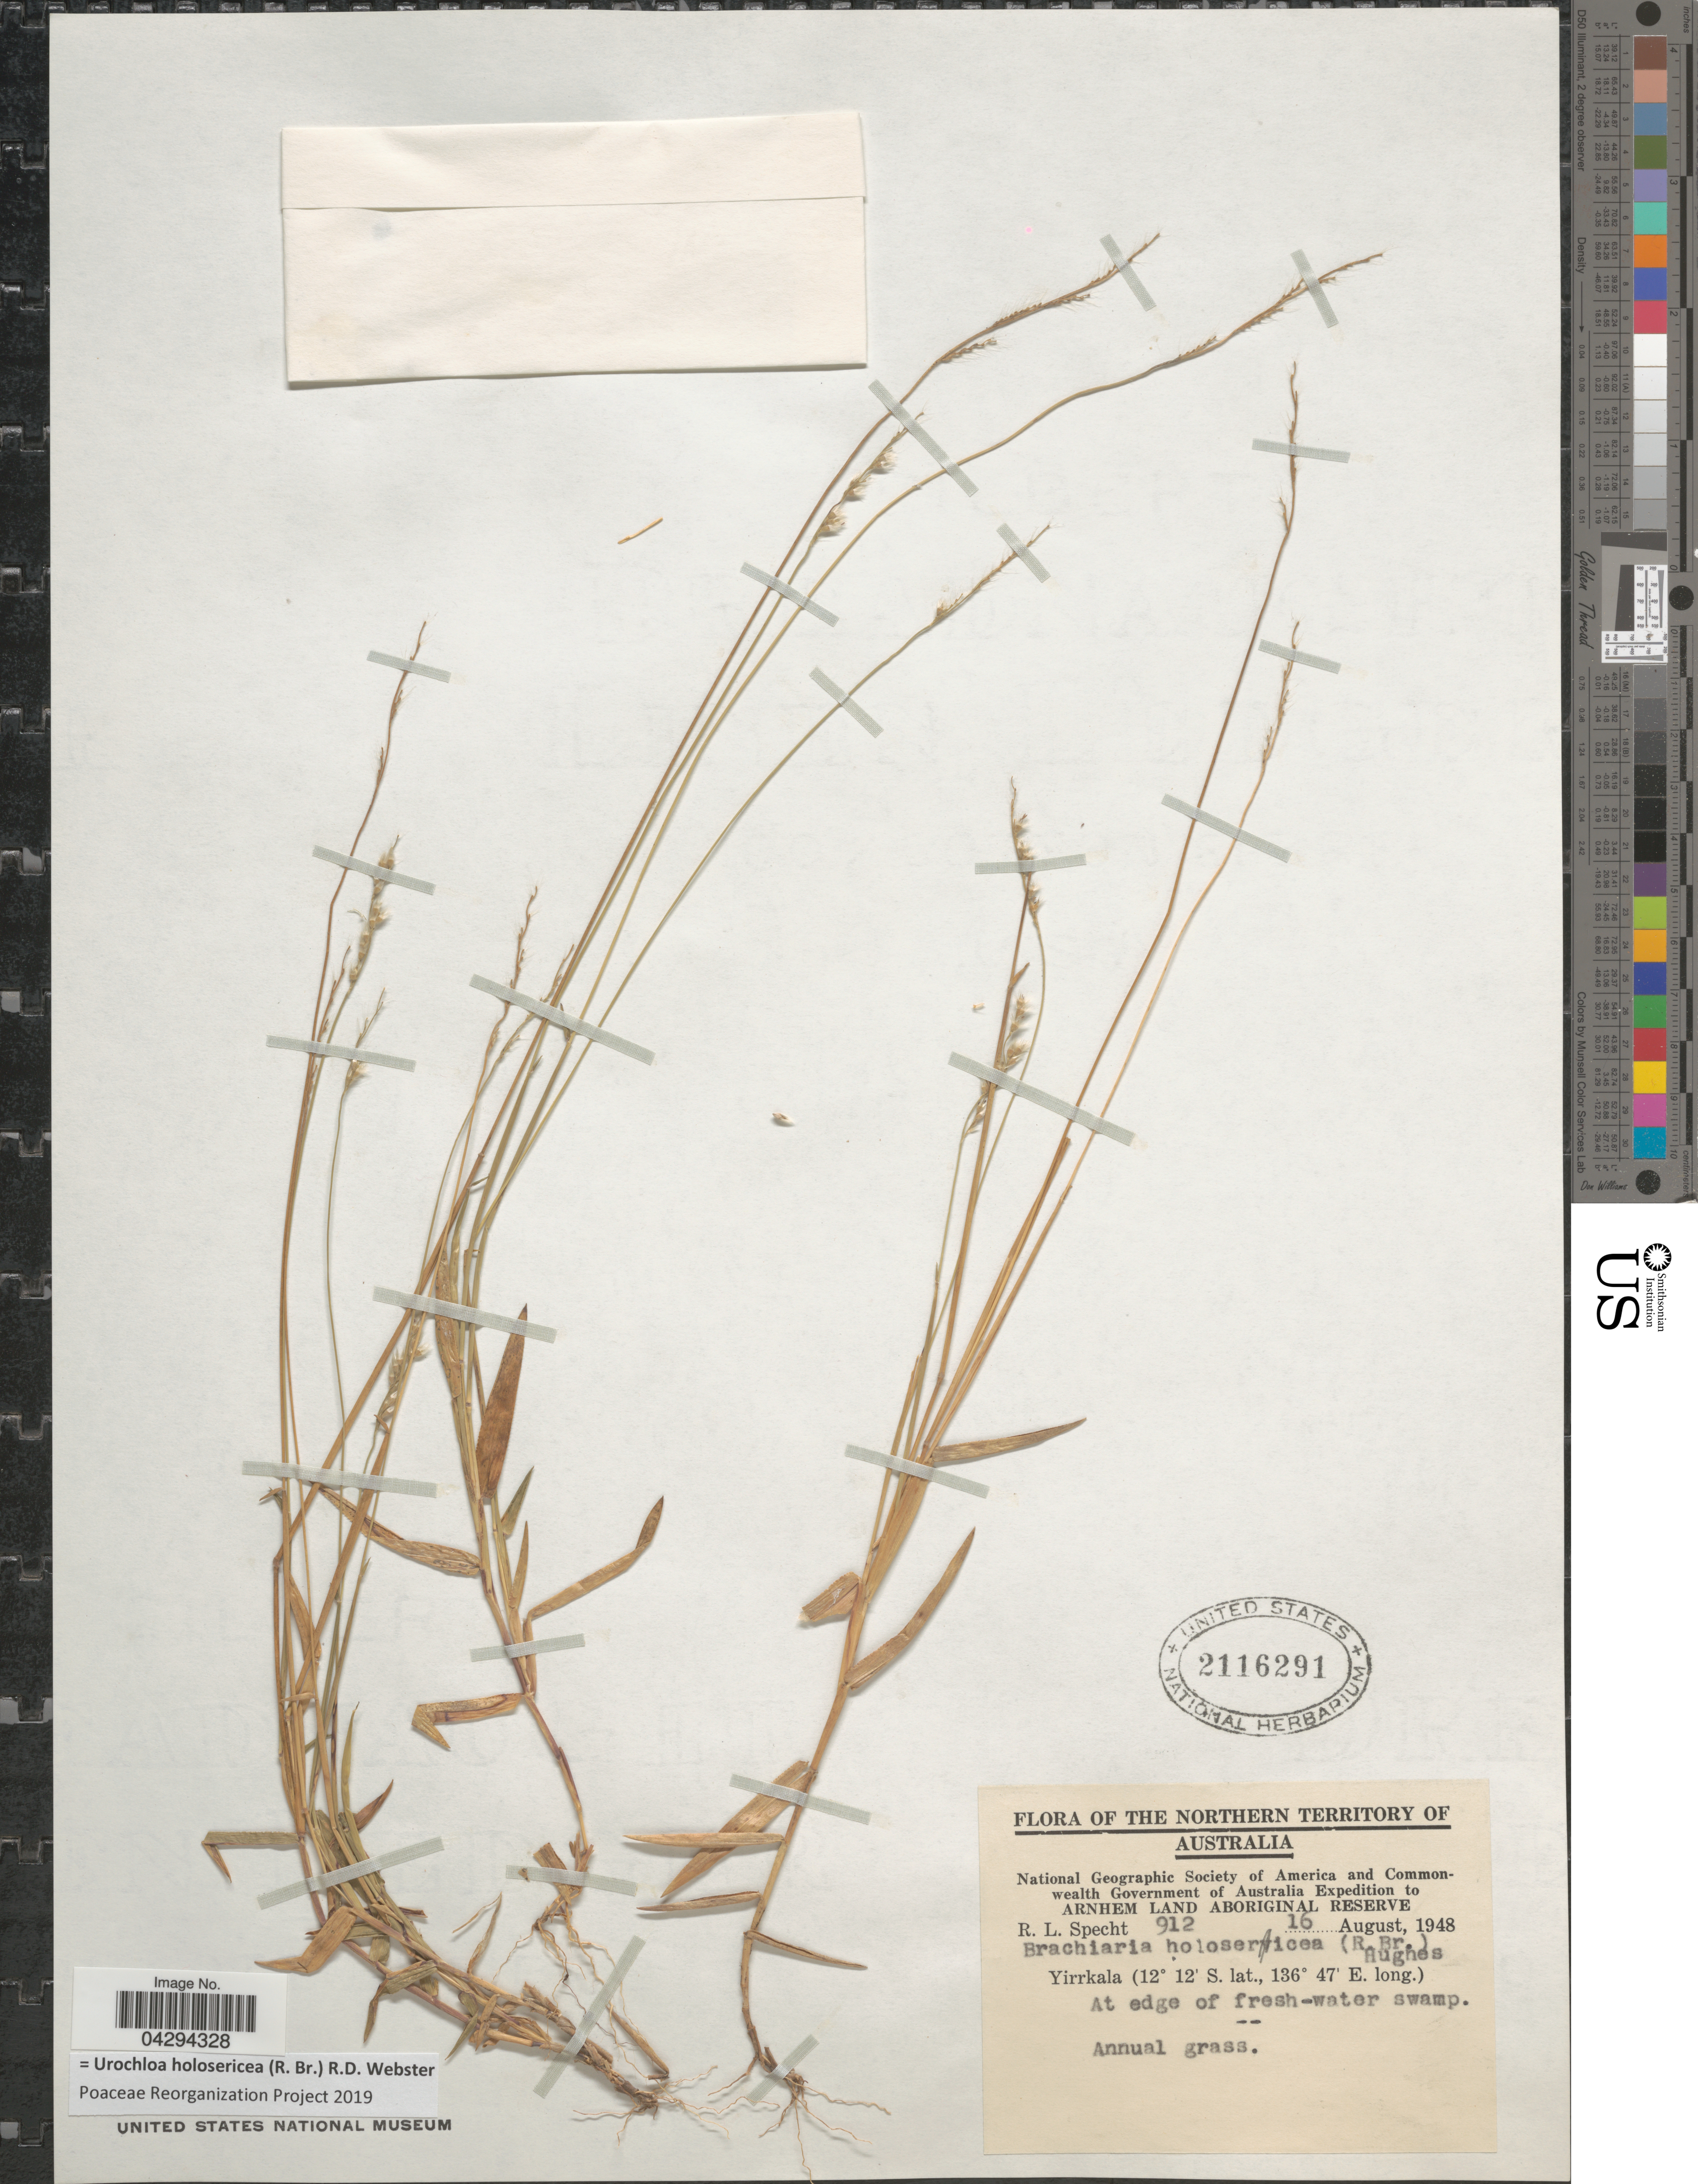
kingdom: Plantae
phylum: Tracheophyta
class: Liliopsida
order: Poales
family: Poaceae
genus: Urochloa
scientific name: Urochloa holosericea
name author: (R. Br.) R.D. Webster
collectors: R. L. Specht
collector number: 912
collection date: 1948-08-16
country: Australia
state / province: Northern Territory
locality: National Geographic Society of America and Commonwealth of Australia Expedition to Arnhem Land Aboriginal Reserve. Yirrkala. At edge of fresh-water swamp.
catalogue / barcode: US 2116291